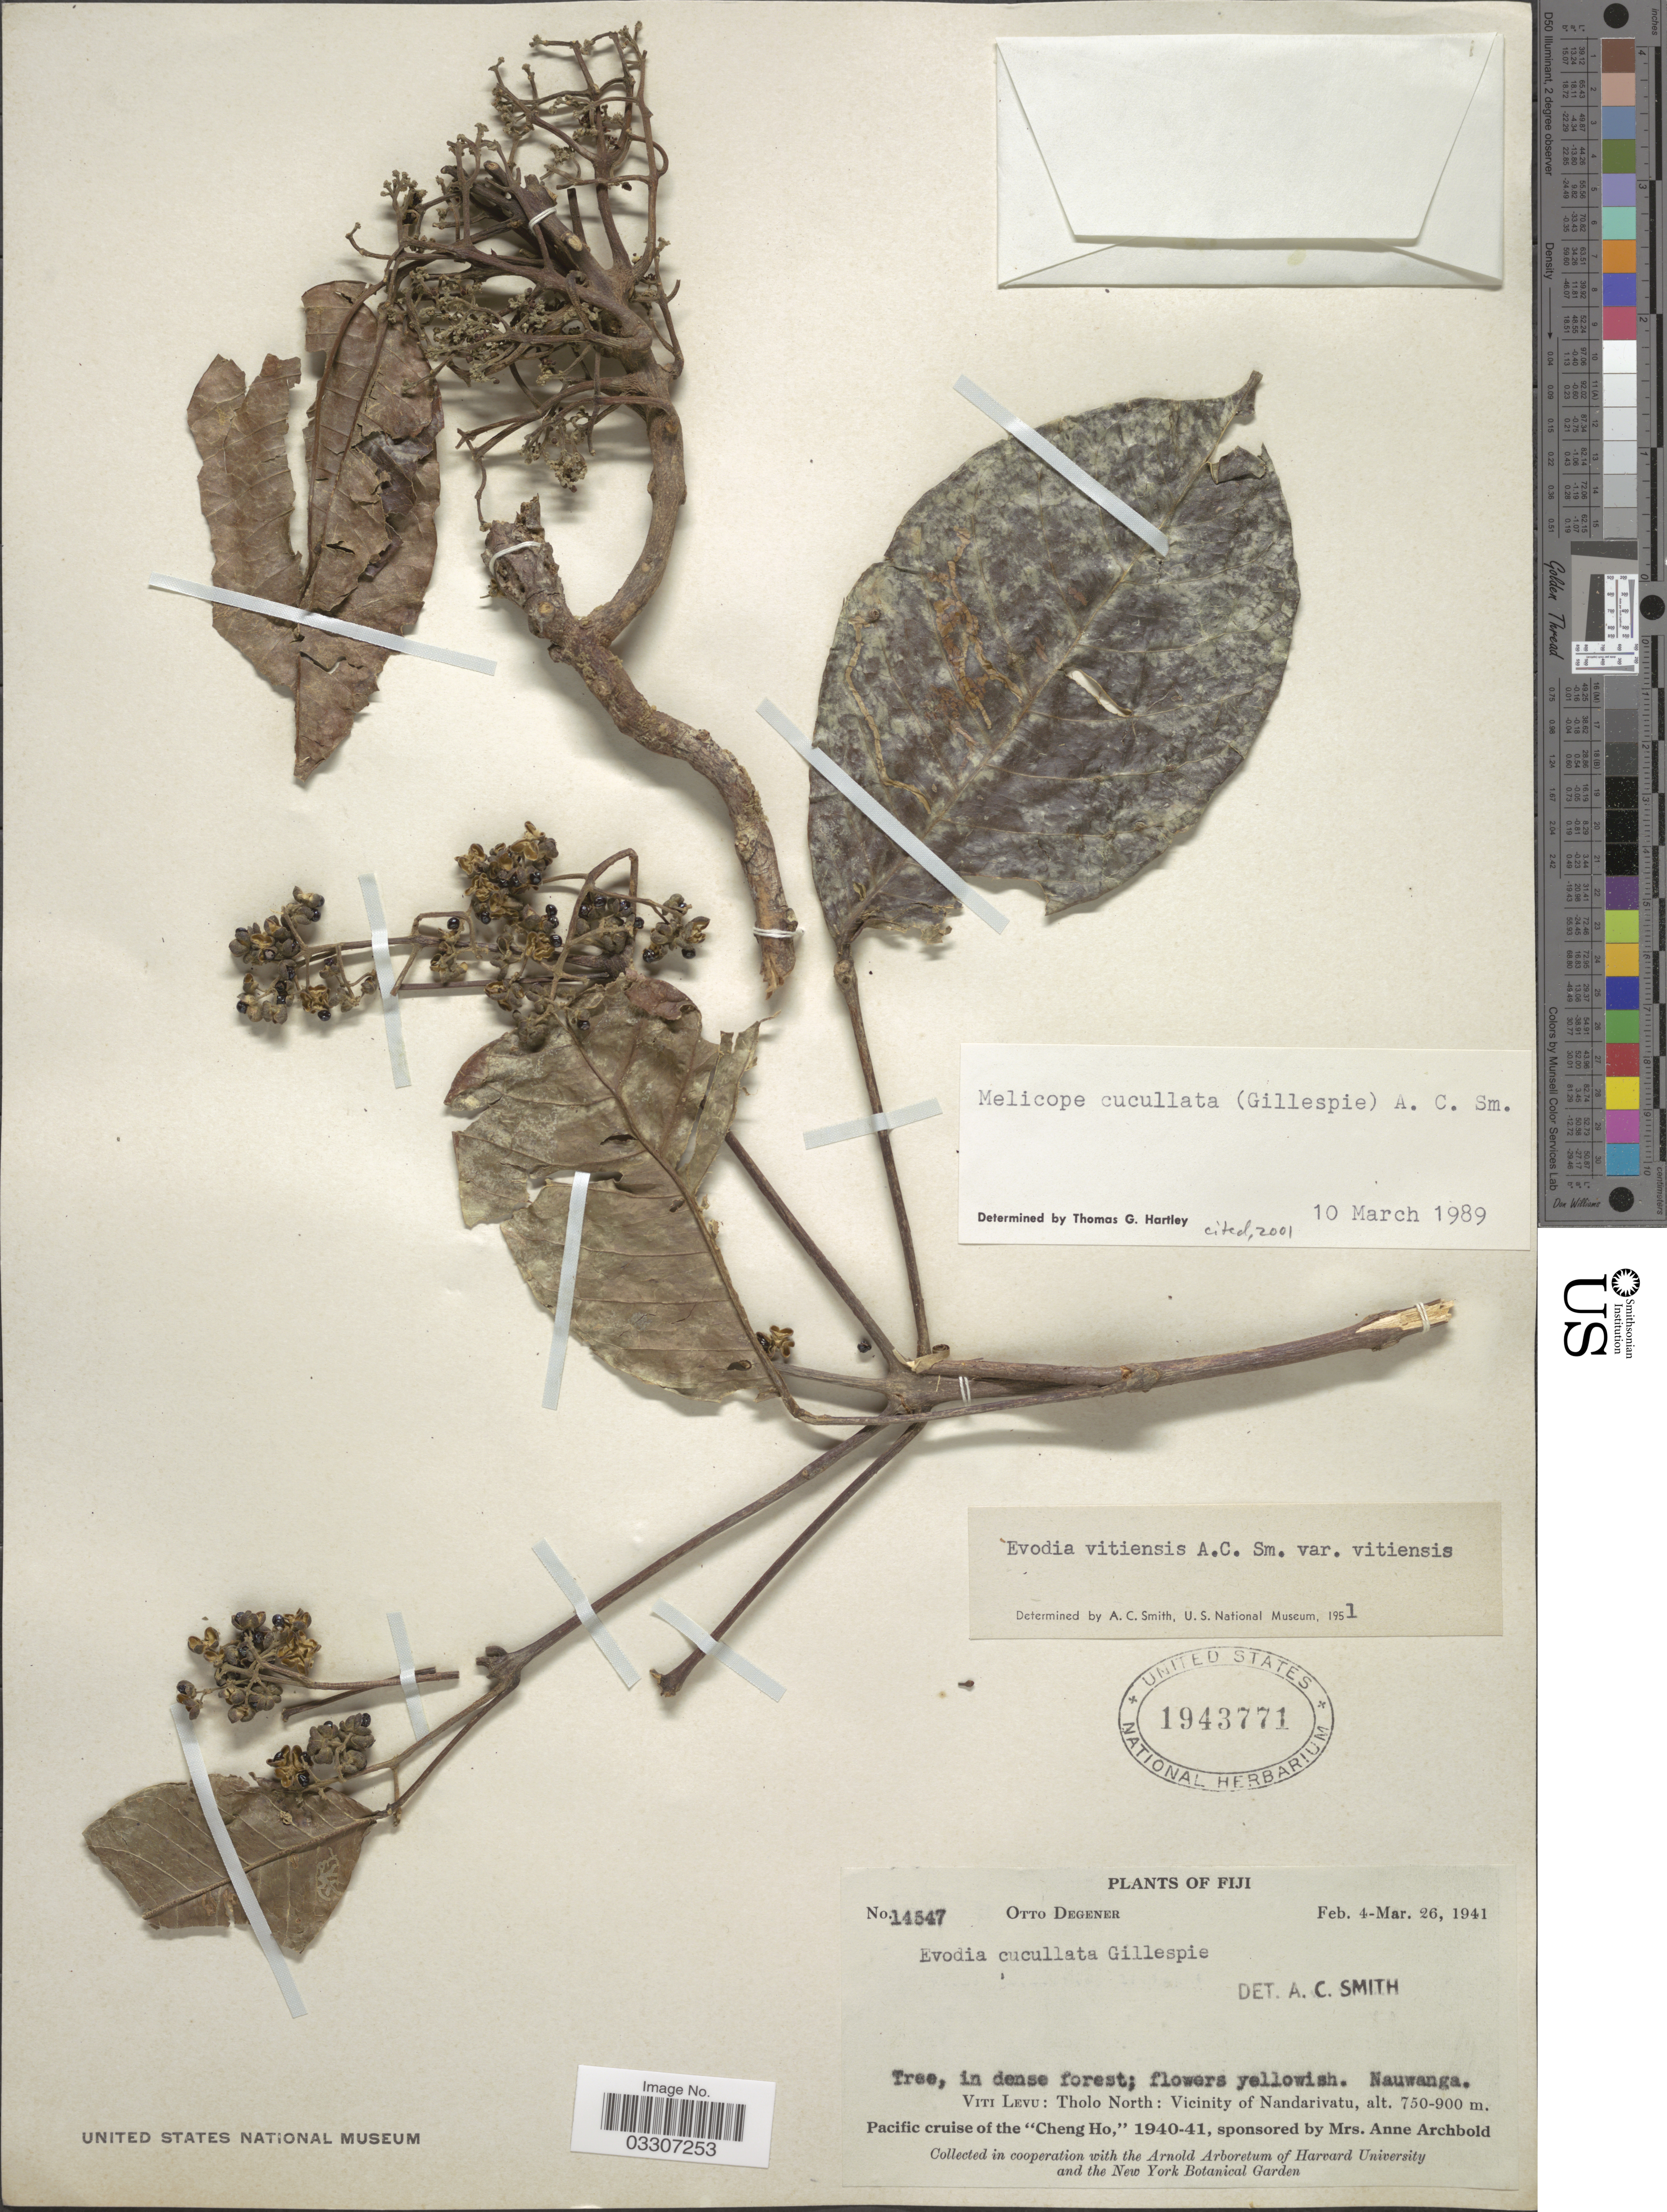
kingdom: Plantae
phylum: Tracheophyta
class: Magnoliopsida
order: Sapindales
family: Rutaceae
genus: Melicope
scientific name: Melicope cucullata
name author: (Gillespie) A.C. Sm.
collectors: O. Degener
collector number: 14547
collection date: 1941-02-04/1941-03-26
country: Fiji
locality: Nauwanga. Viti Levu: Tholo North: Vicinity of Nandarivatu.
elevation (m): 750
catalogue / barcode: US 1943771